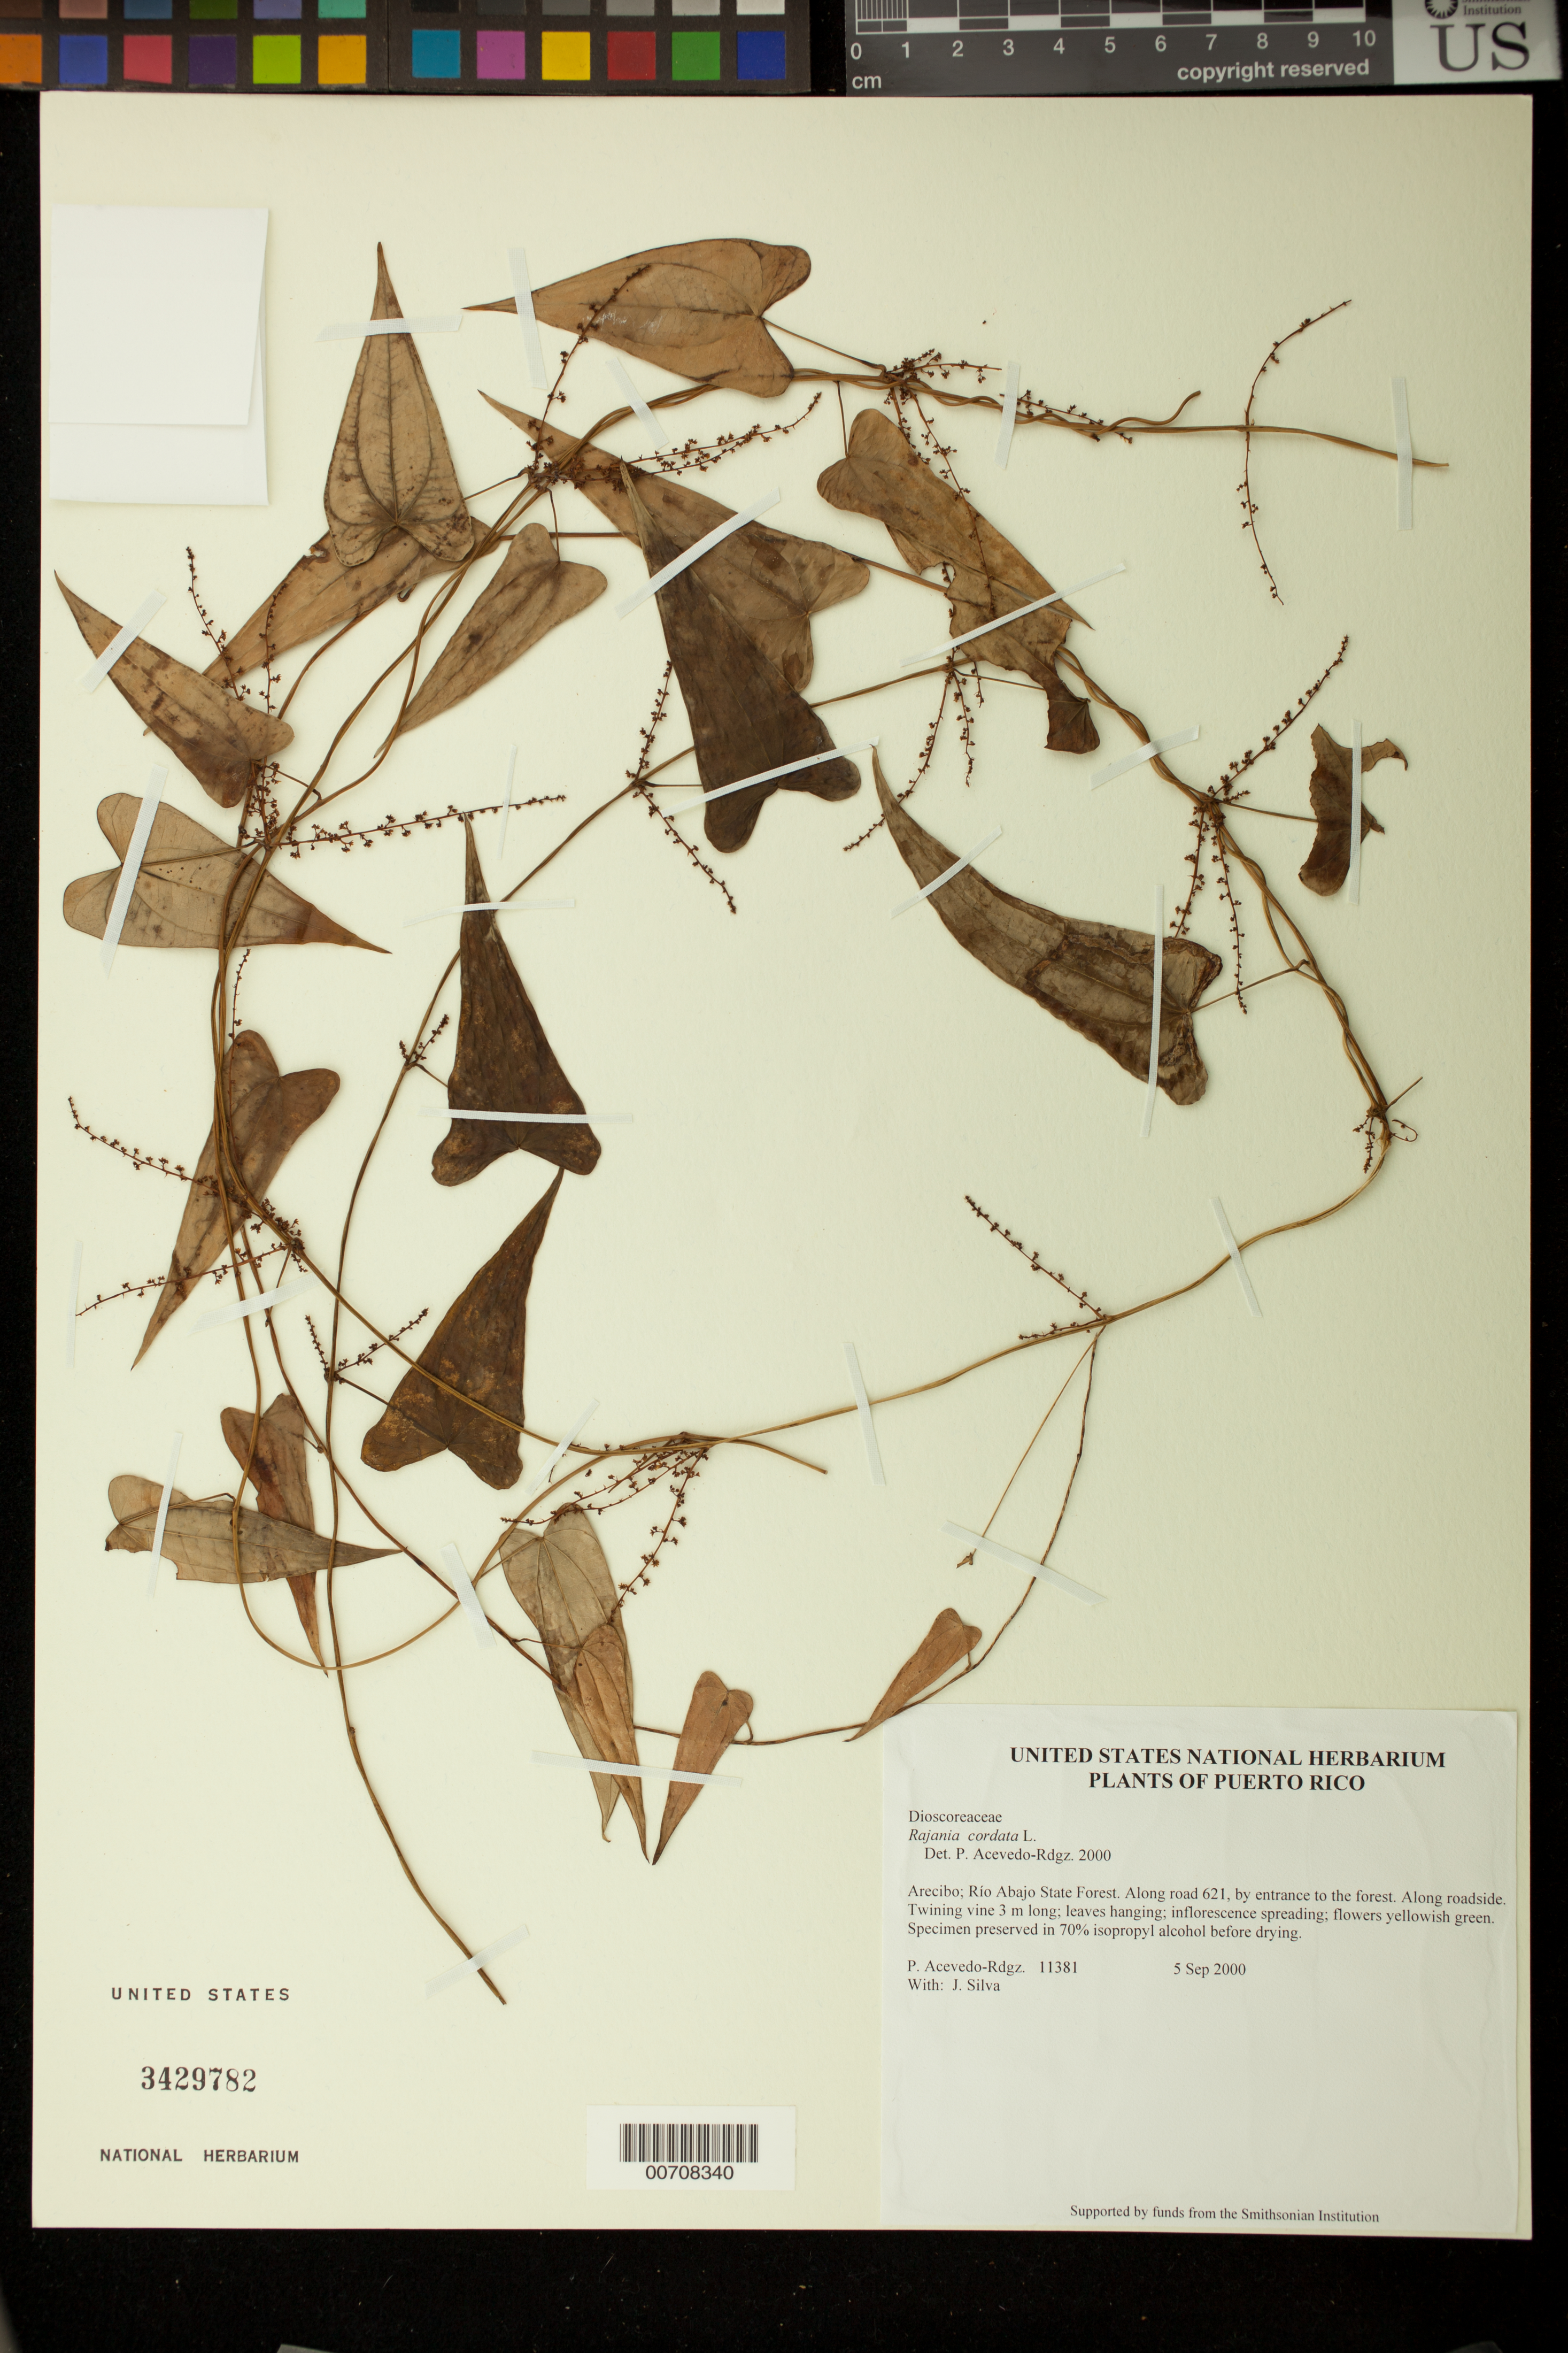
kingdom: Plantae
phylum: Tracheophyta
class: Liliopsida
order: Dioscoreales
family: Dioscoreaceae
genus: Dioscorea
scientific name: Dioscorea cordata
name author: (L.) Raz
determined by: Strong, M. T., (US), Smithsonian Institution - National Museum of Natural History (UNITED STATES)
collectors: P. Acevedo-Rodr. & J. Silva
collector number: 11381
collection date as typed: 05 Sep 2000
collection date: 2000-09-05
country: Puerto Rico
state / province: Arecibo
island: Puerto Rico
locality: Arecibo; Río Abajo State Forest. Along road 621, by entrance to the forest.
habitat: Along roadside.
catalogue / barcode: US 3429782